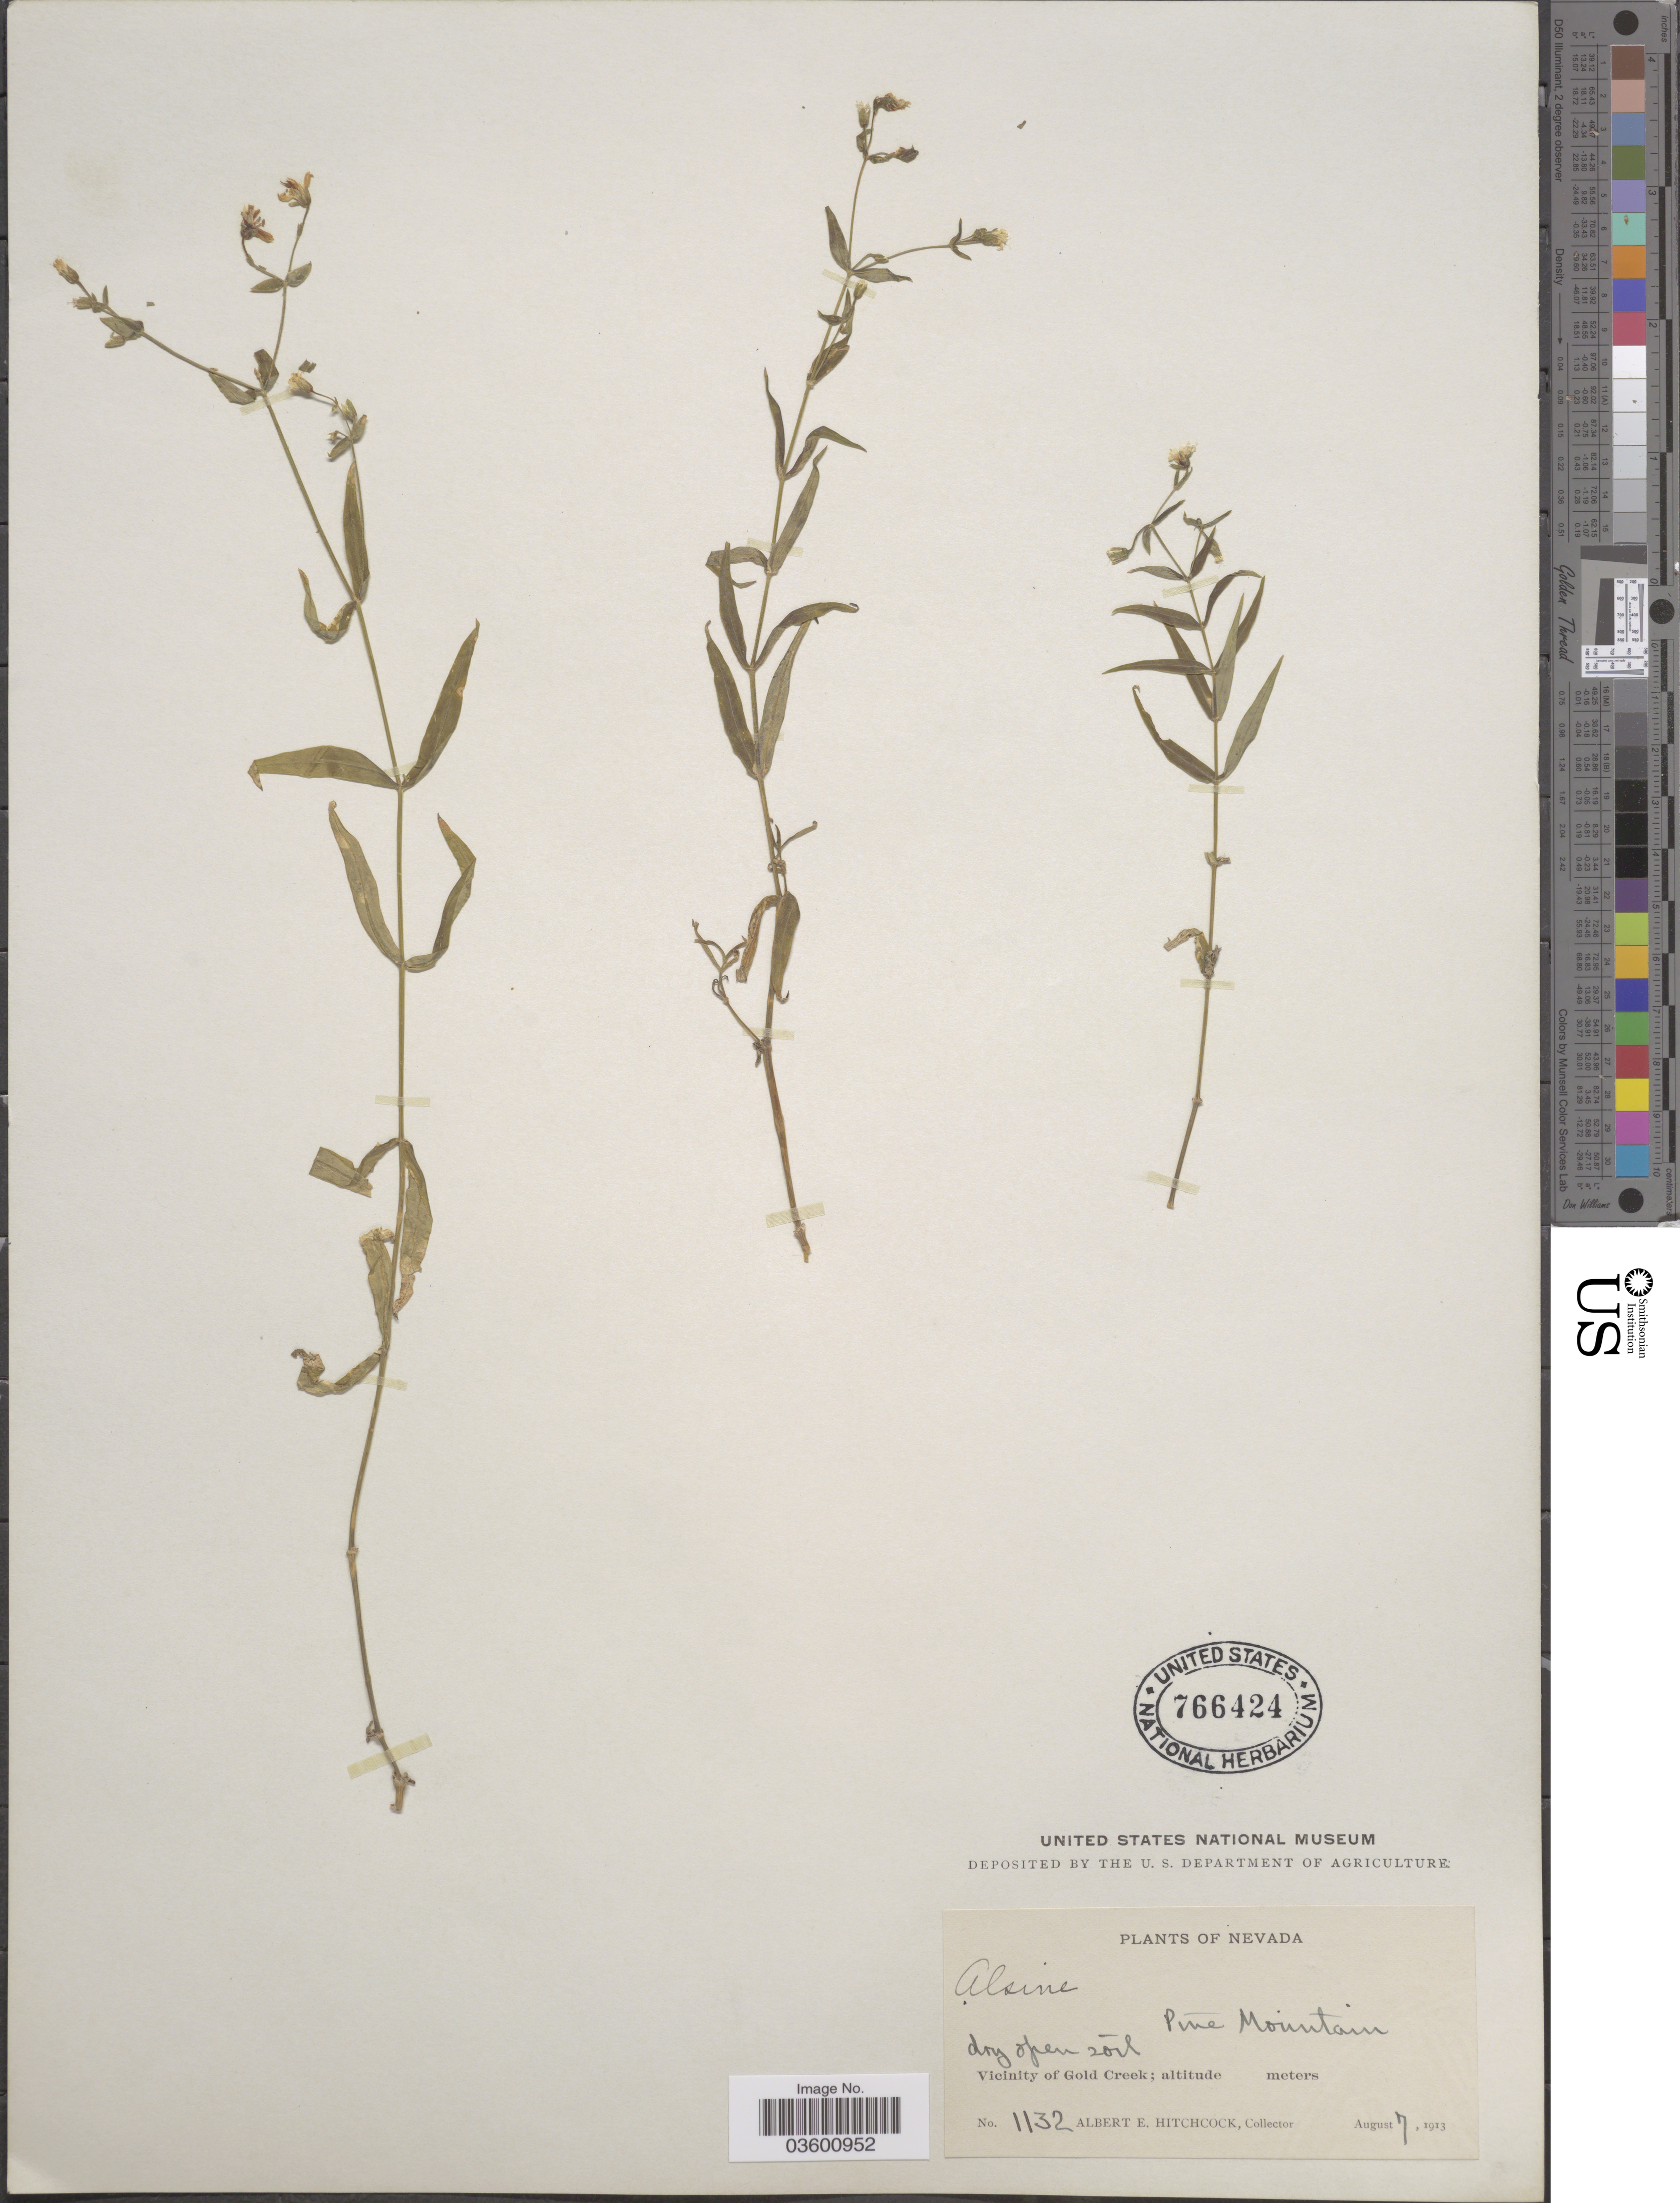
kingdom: Plantae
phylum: Tracheophyta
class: Magnoliopsida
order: Caryophyllales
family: Caryophyllaceae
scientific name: Torreyostellaria jamesiana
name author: (Torr.) Gang Yao et al.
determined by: Strong, M. T., (US), Smithsonian Institution - National Museum of Natural History (UNITED STATES)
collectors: A. Hitchcock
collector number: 1132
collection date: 1913-08-07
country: United States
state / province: Nevada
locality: Pine Mountain. Vicinity of Gold Creek.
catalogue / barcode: US 766424